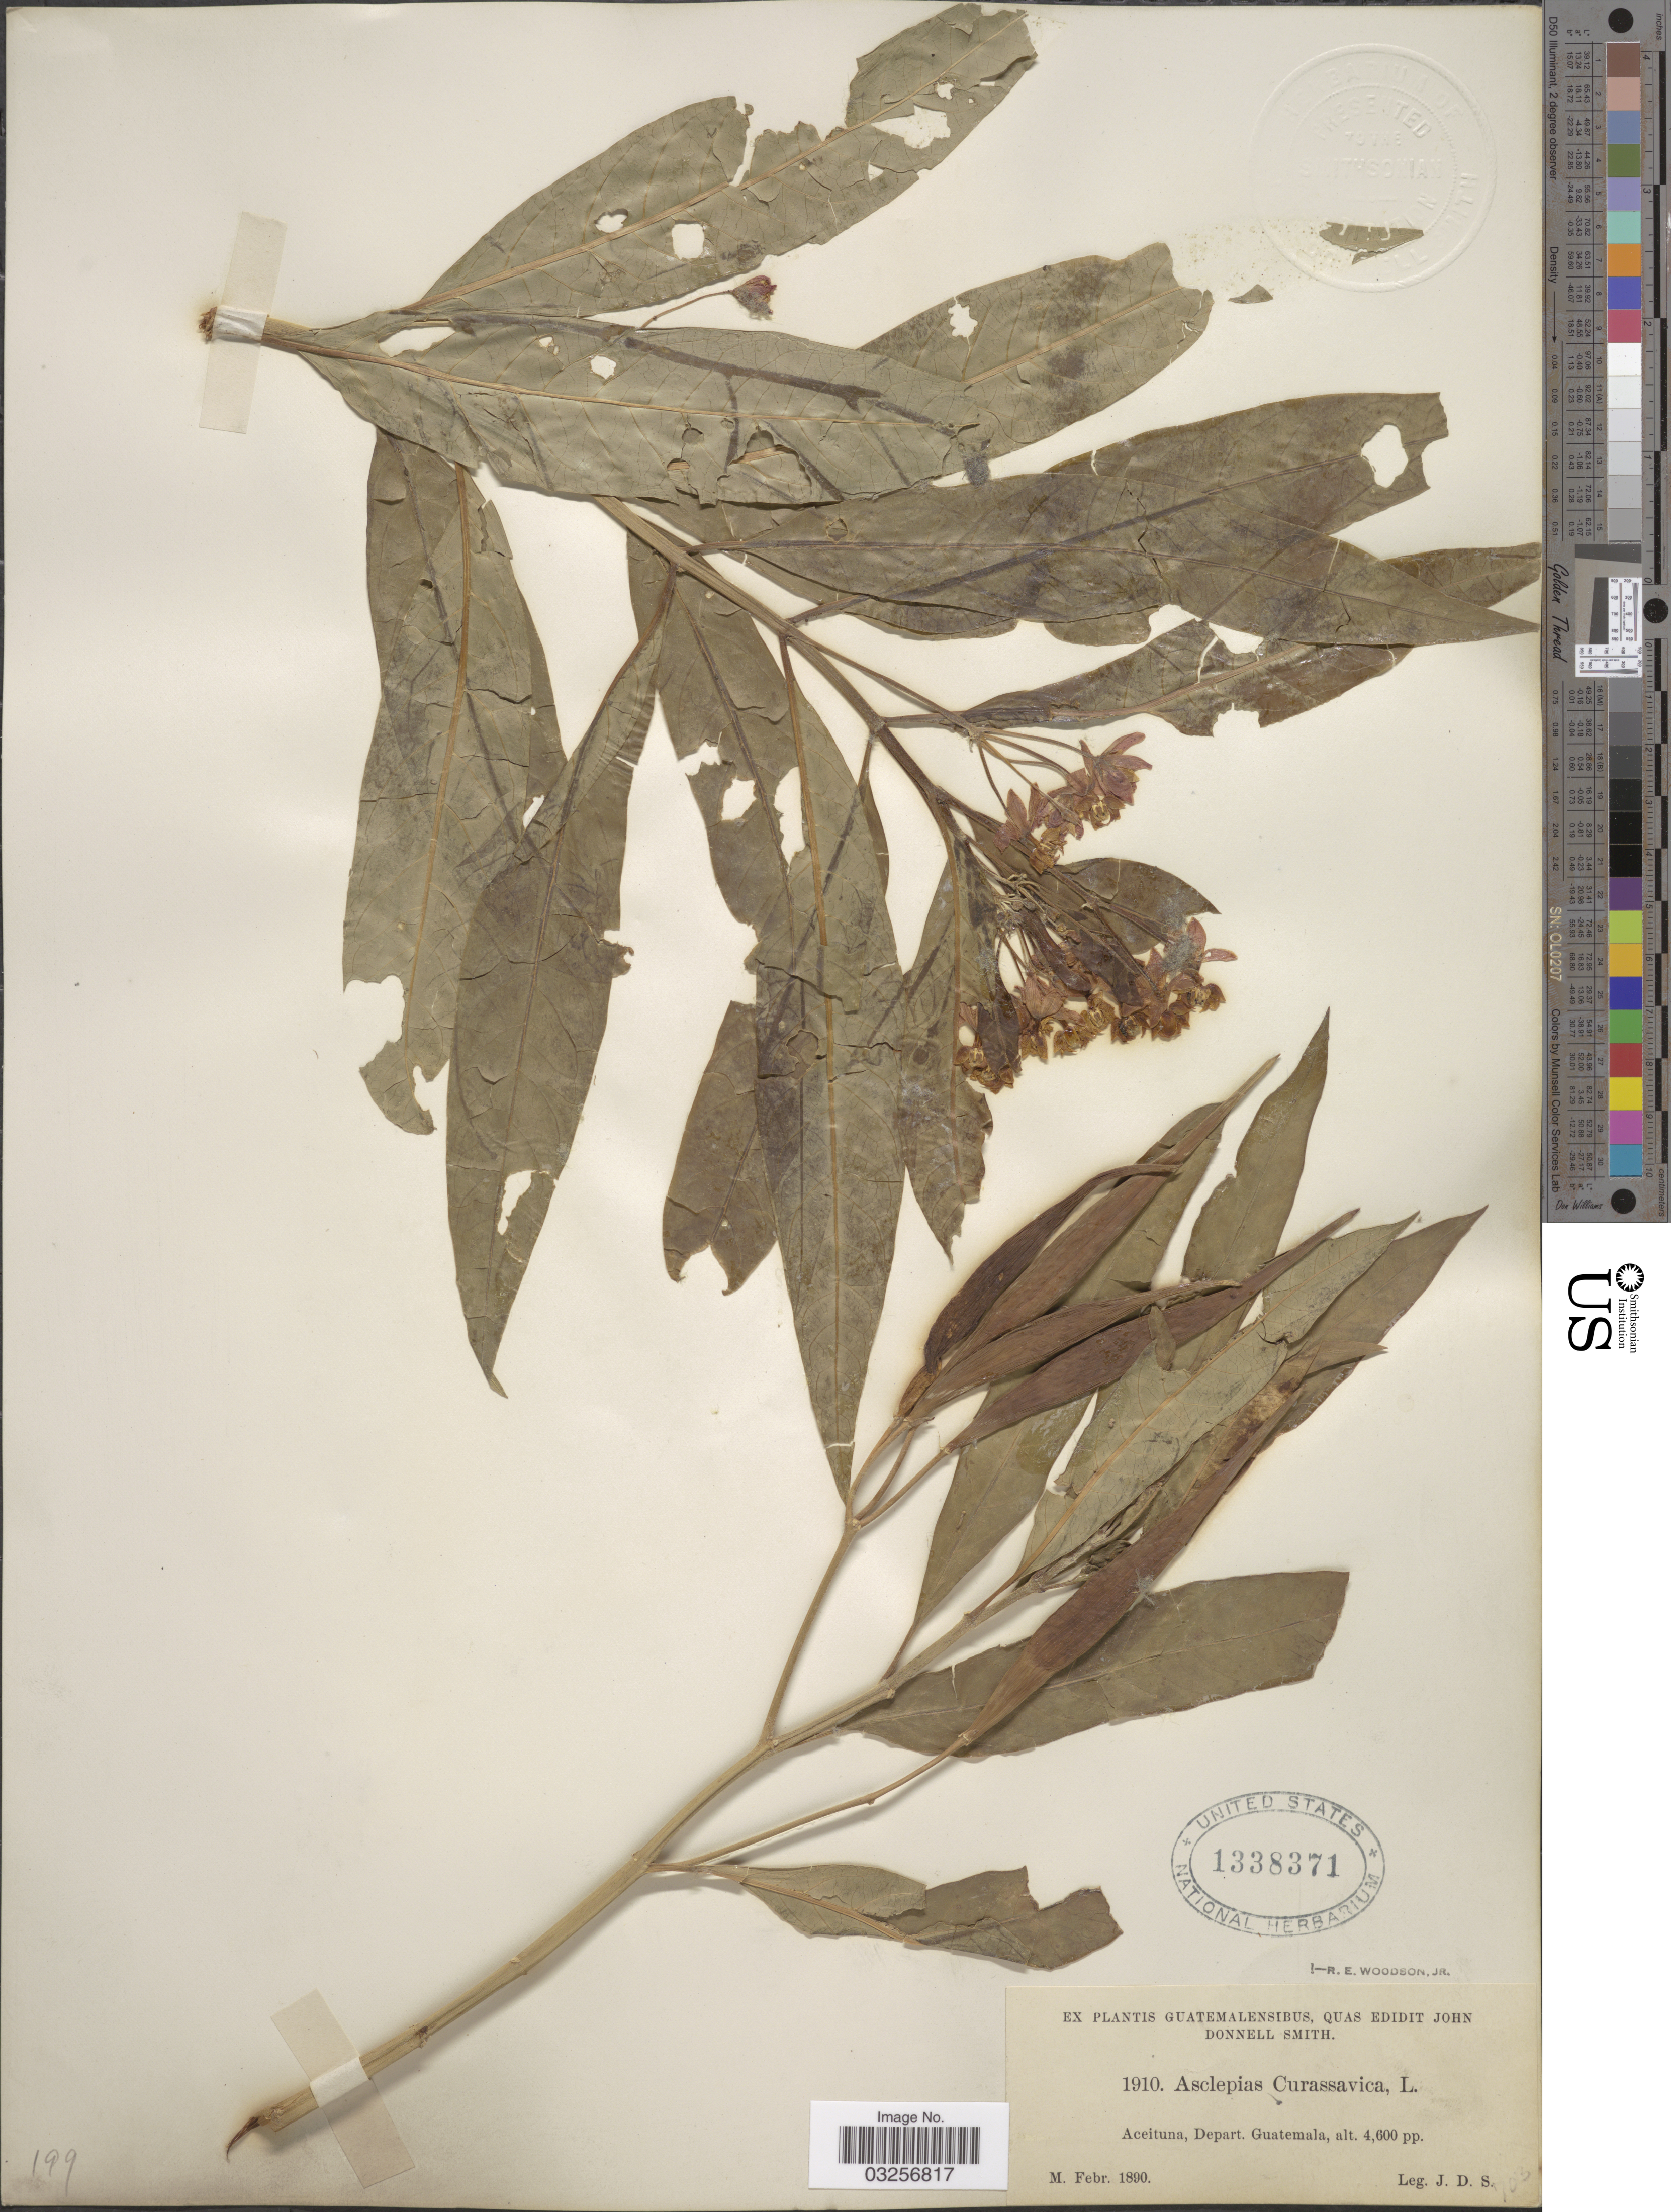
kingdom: Plantae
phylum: Tracheophyta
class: Magnoliopsida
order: Gentianales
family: Apocynaceae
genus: Asclepias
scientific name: Asclepias curassavica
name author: L.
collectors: J. Donnell Smith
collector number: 1910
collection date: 1890-02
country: Guatemala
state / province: Guatemala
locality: Aceituna, Depart. Guatemala.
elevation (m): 1402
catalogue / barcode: US 1338371